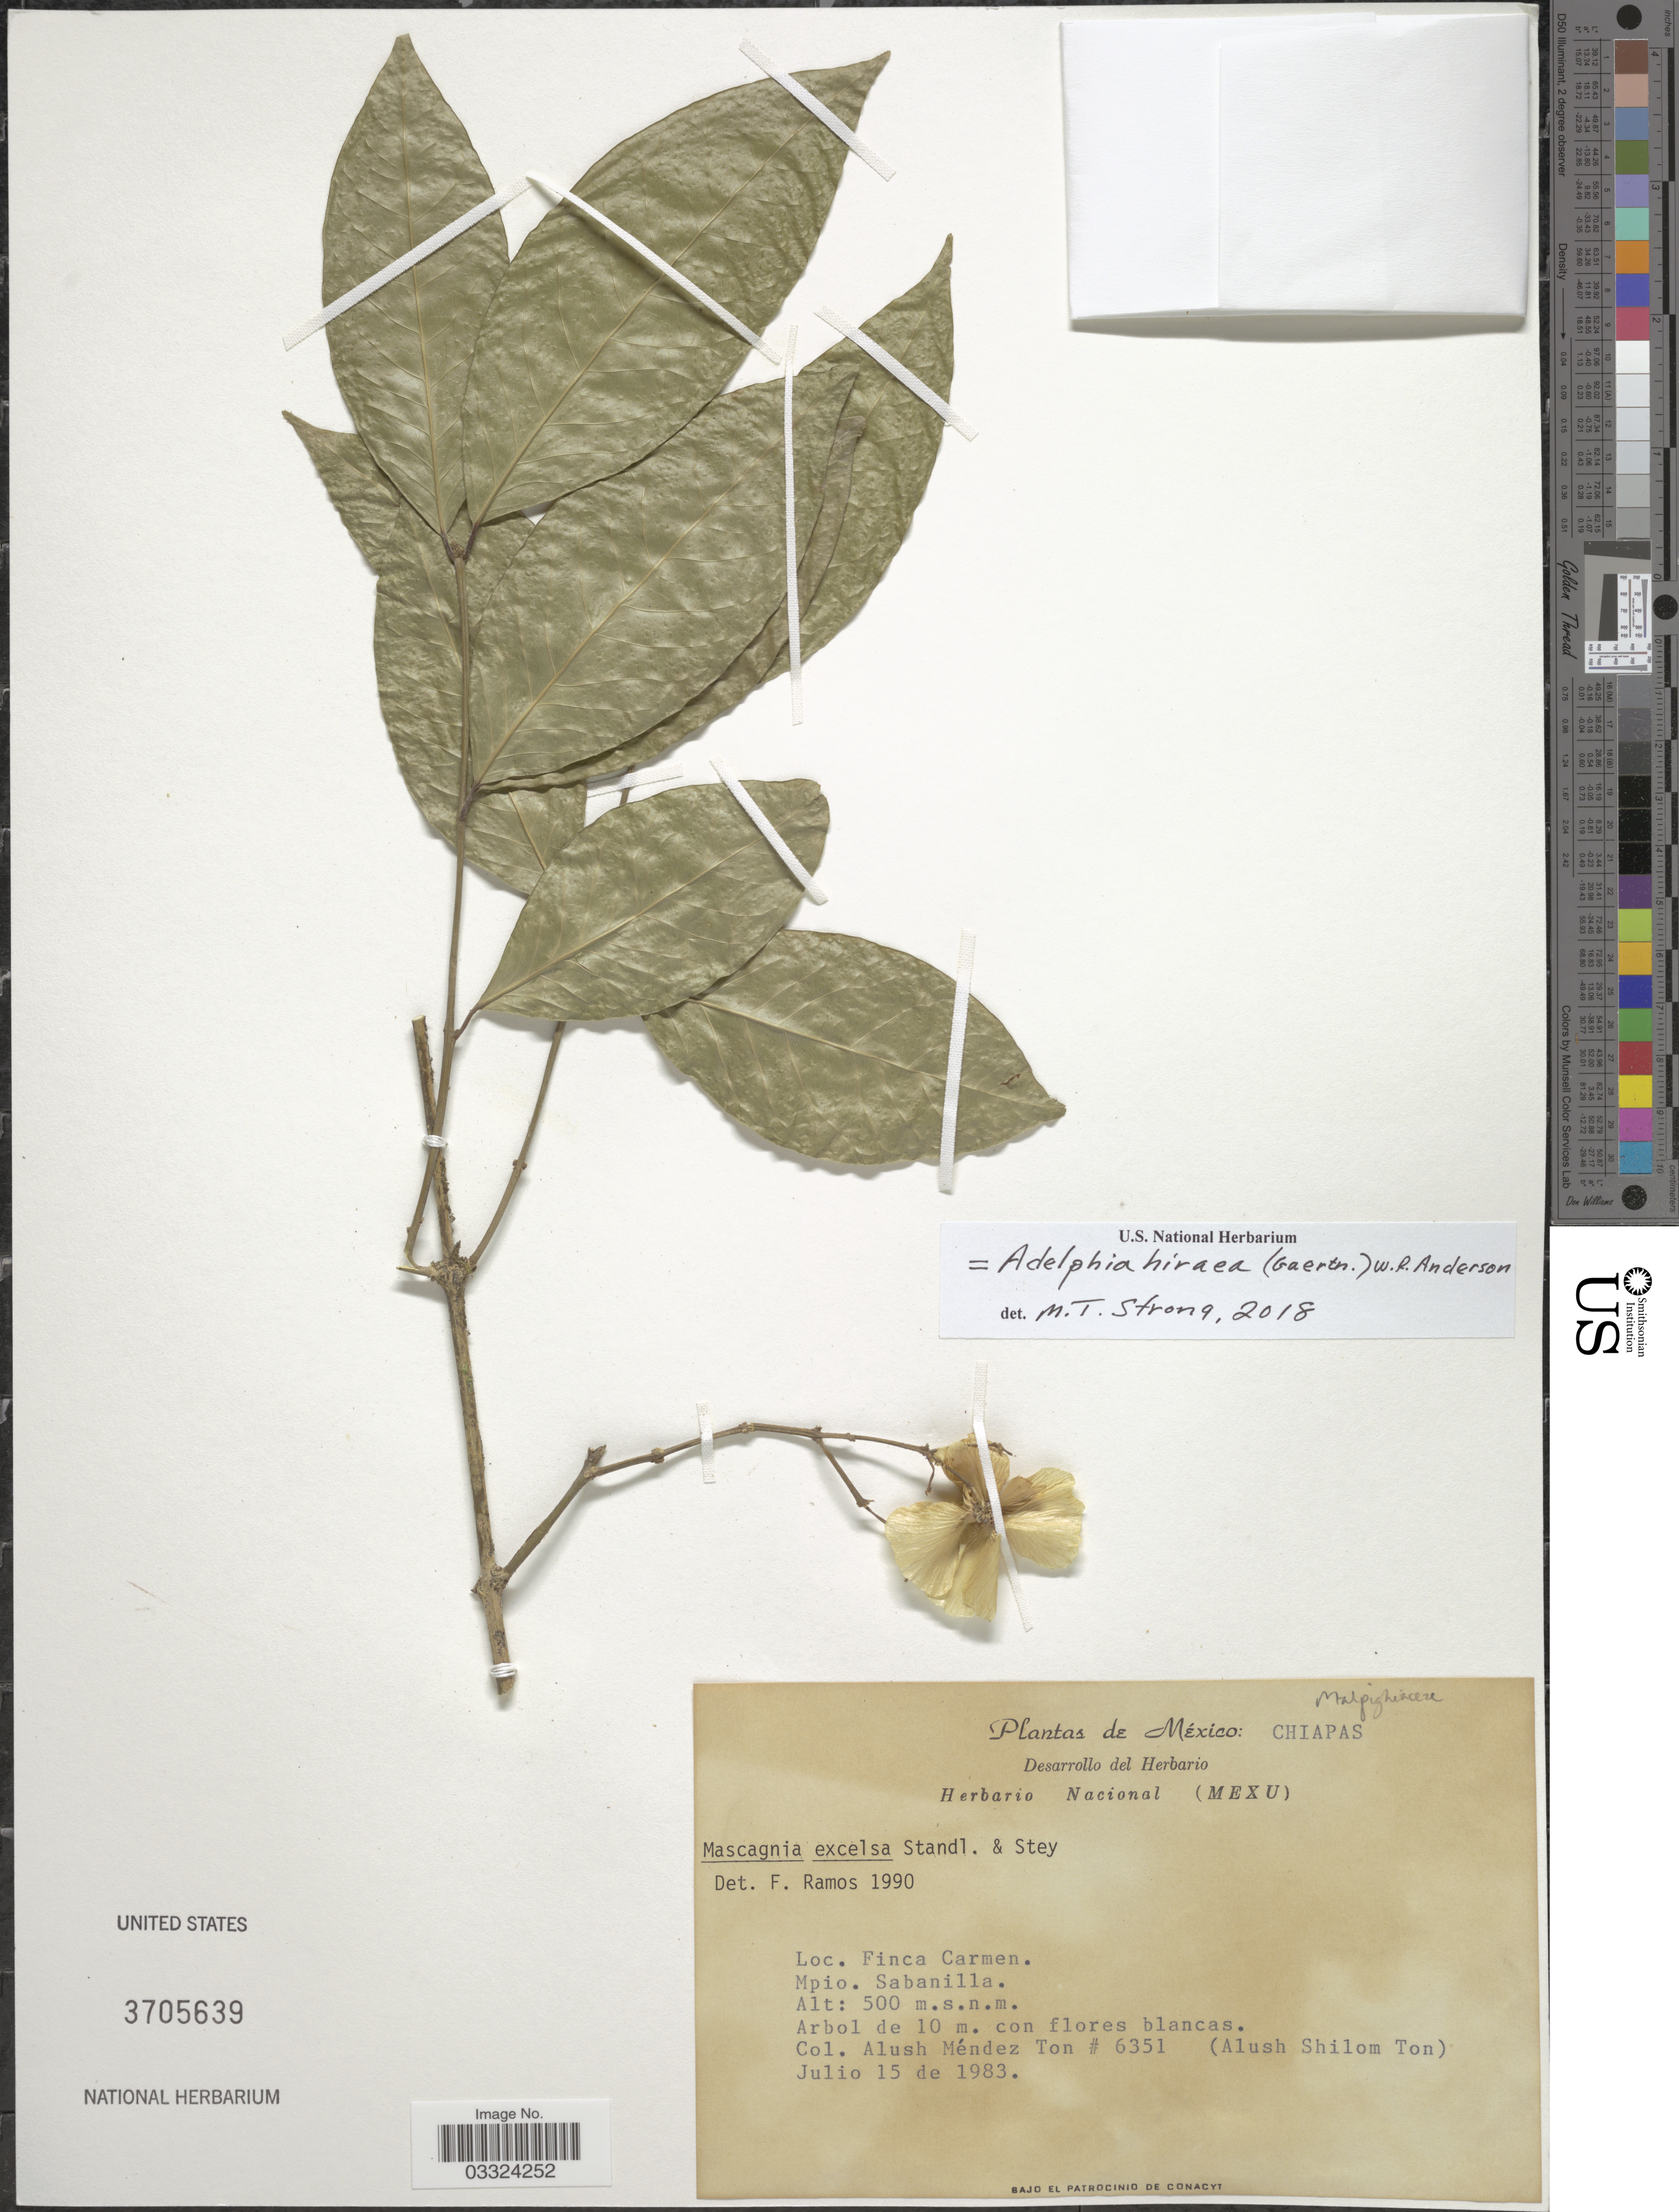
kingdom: Plantae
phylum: Tracheophyta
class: Magnoliopsida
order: Malpighiales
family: Malpighiaceae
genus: Adelphia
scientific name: Adelphia hiraea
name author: (Gaertn.) W.R. Anderson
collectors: A. M. Ton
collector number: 6351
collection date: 1983-07-15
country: Mexico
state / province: Chiapas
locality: Finca Carmen. Mpio. Sabanilla.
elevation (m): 500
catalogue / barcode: US 3705639